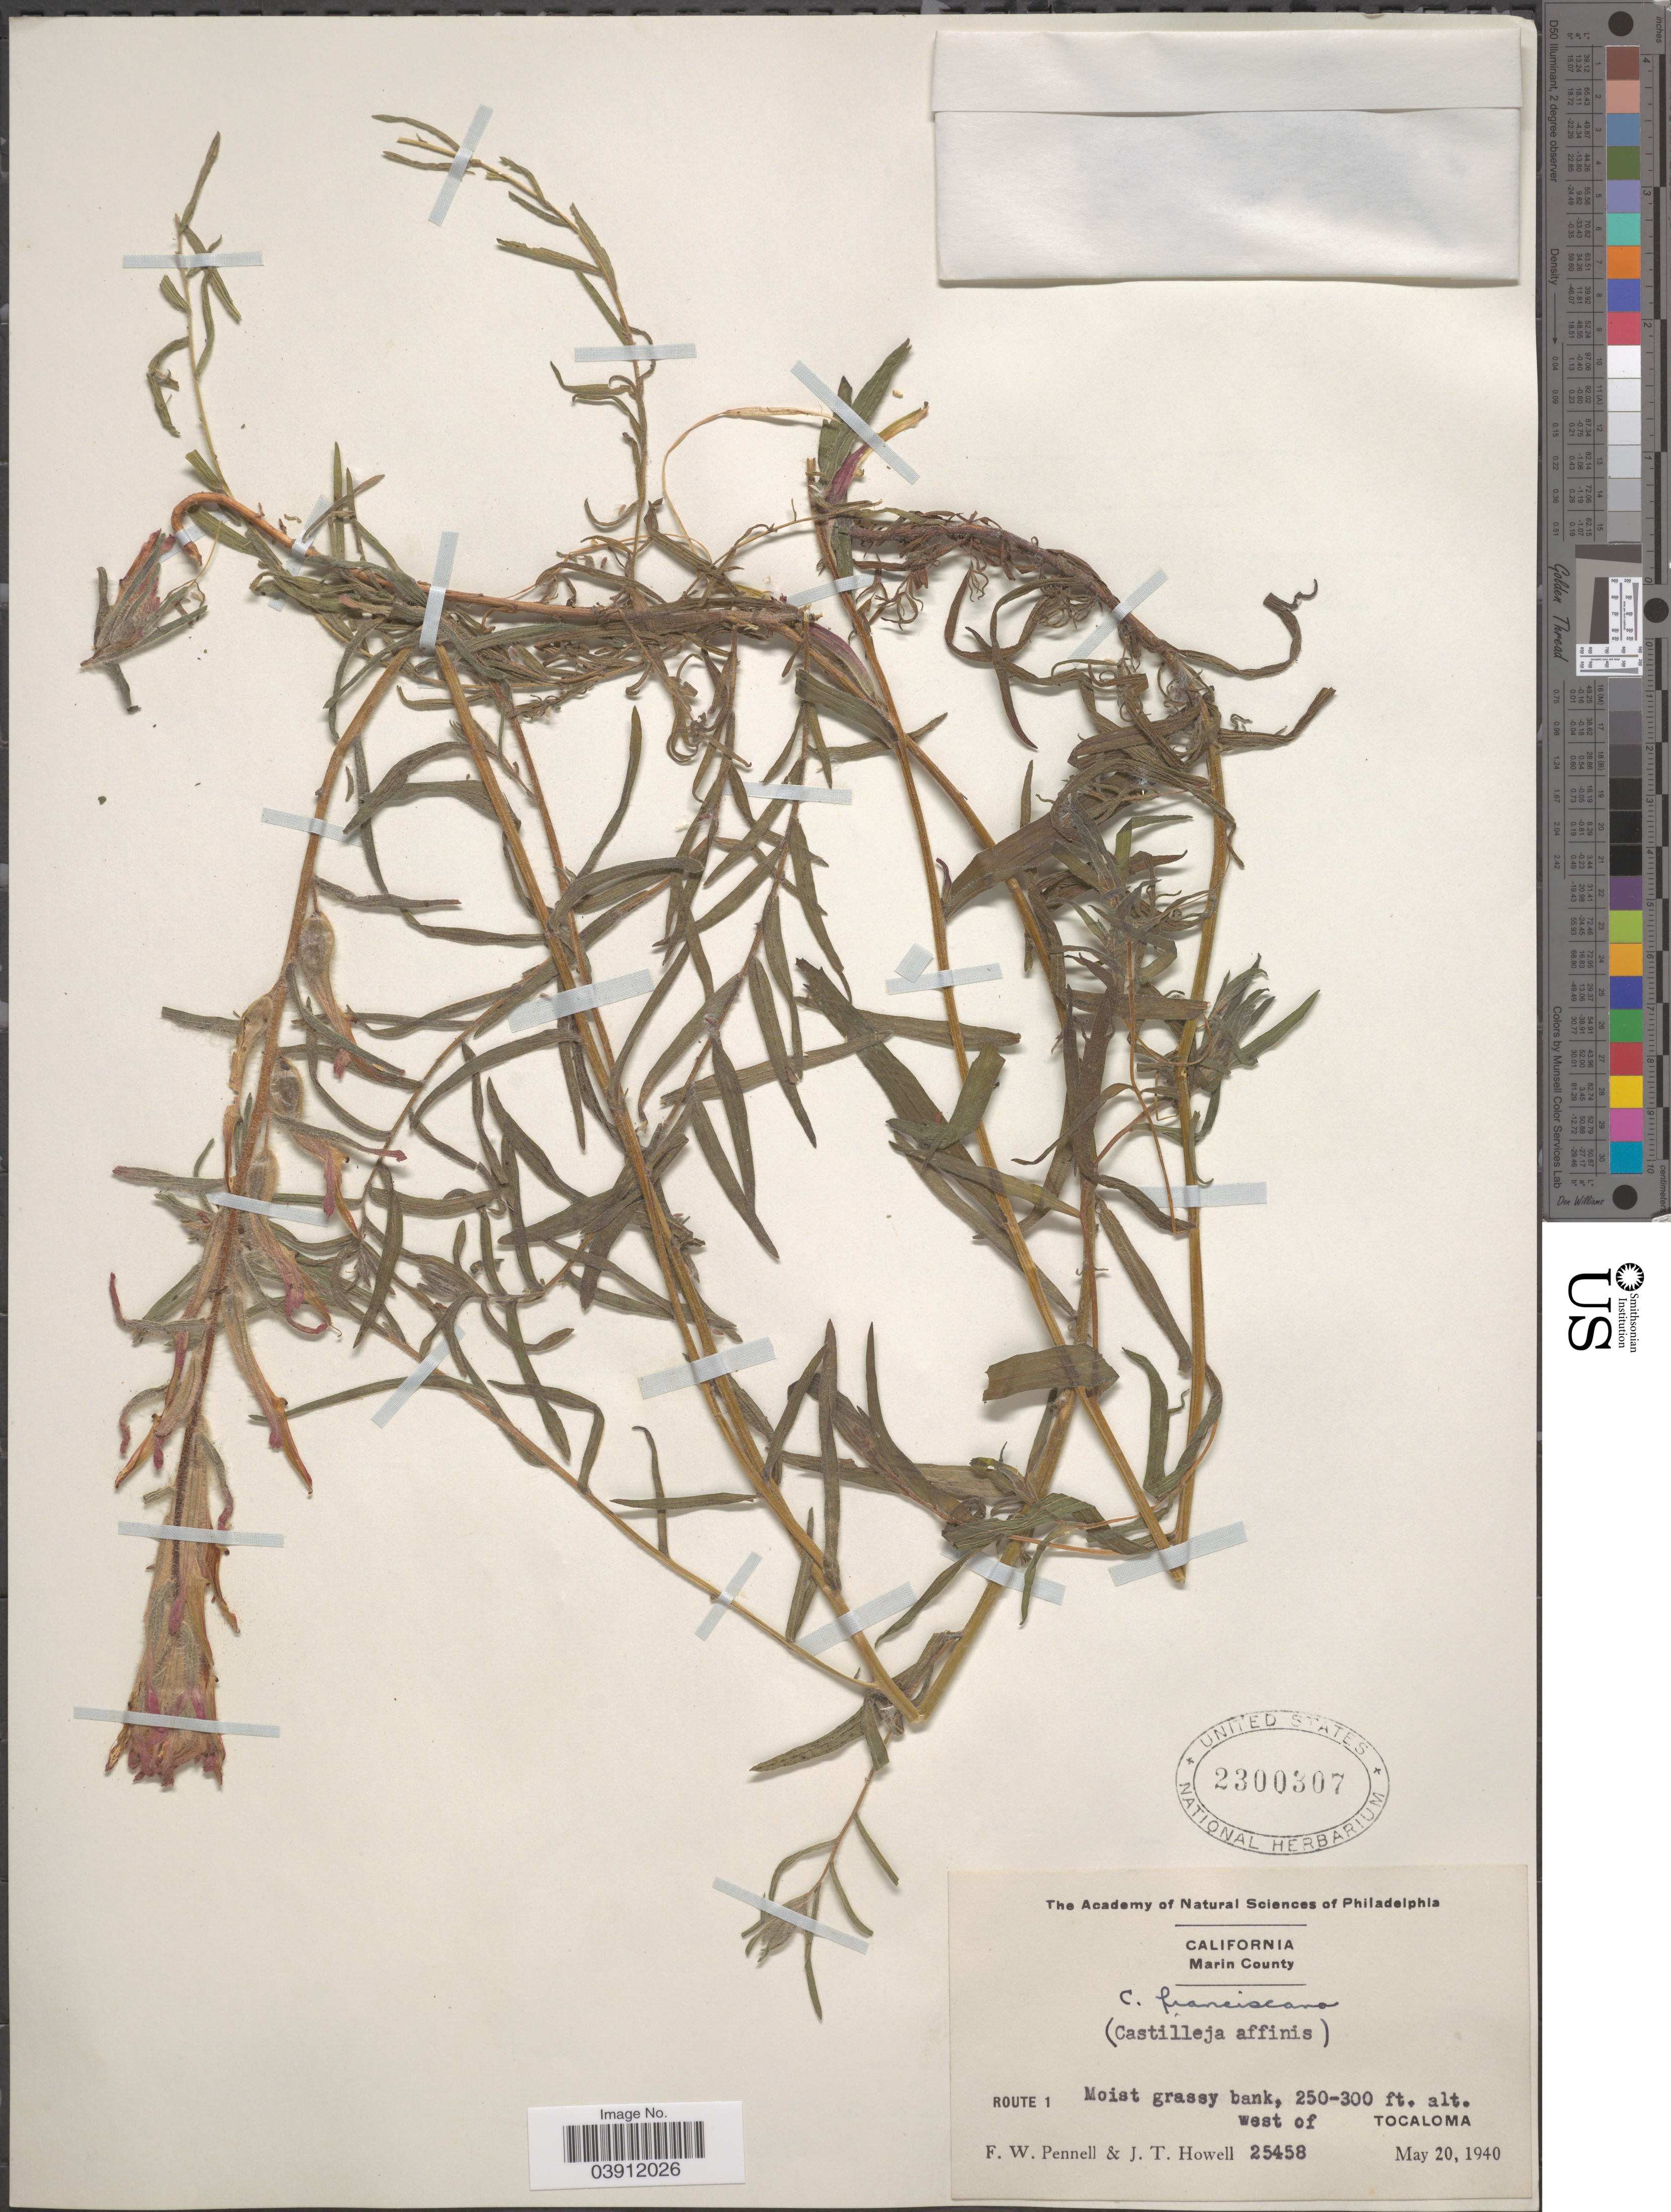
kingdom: Plantae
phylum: Tracheophyta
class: Magnoliopsida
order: Lamiales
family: Orobanchaceae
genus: Castilleja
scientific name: Castilleja franciscana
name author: Pennell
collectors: F. W. Pennell & J. T. Howell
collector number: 25458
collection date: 1940-05-20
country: United States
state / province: California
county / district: Marin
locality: Marin County. Route 1. West of Tocaloma.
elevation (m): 76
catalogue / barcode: US 2300307